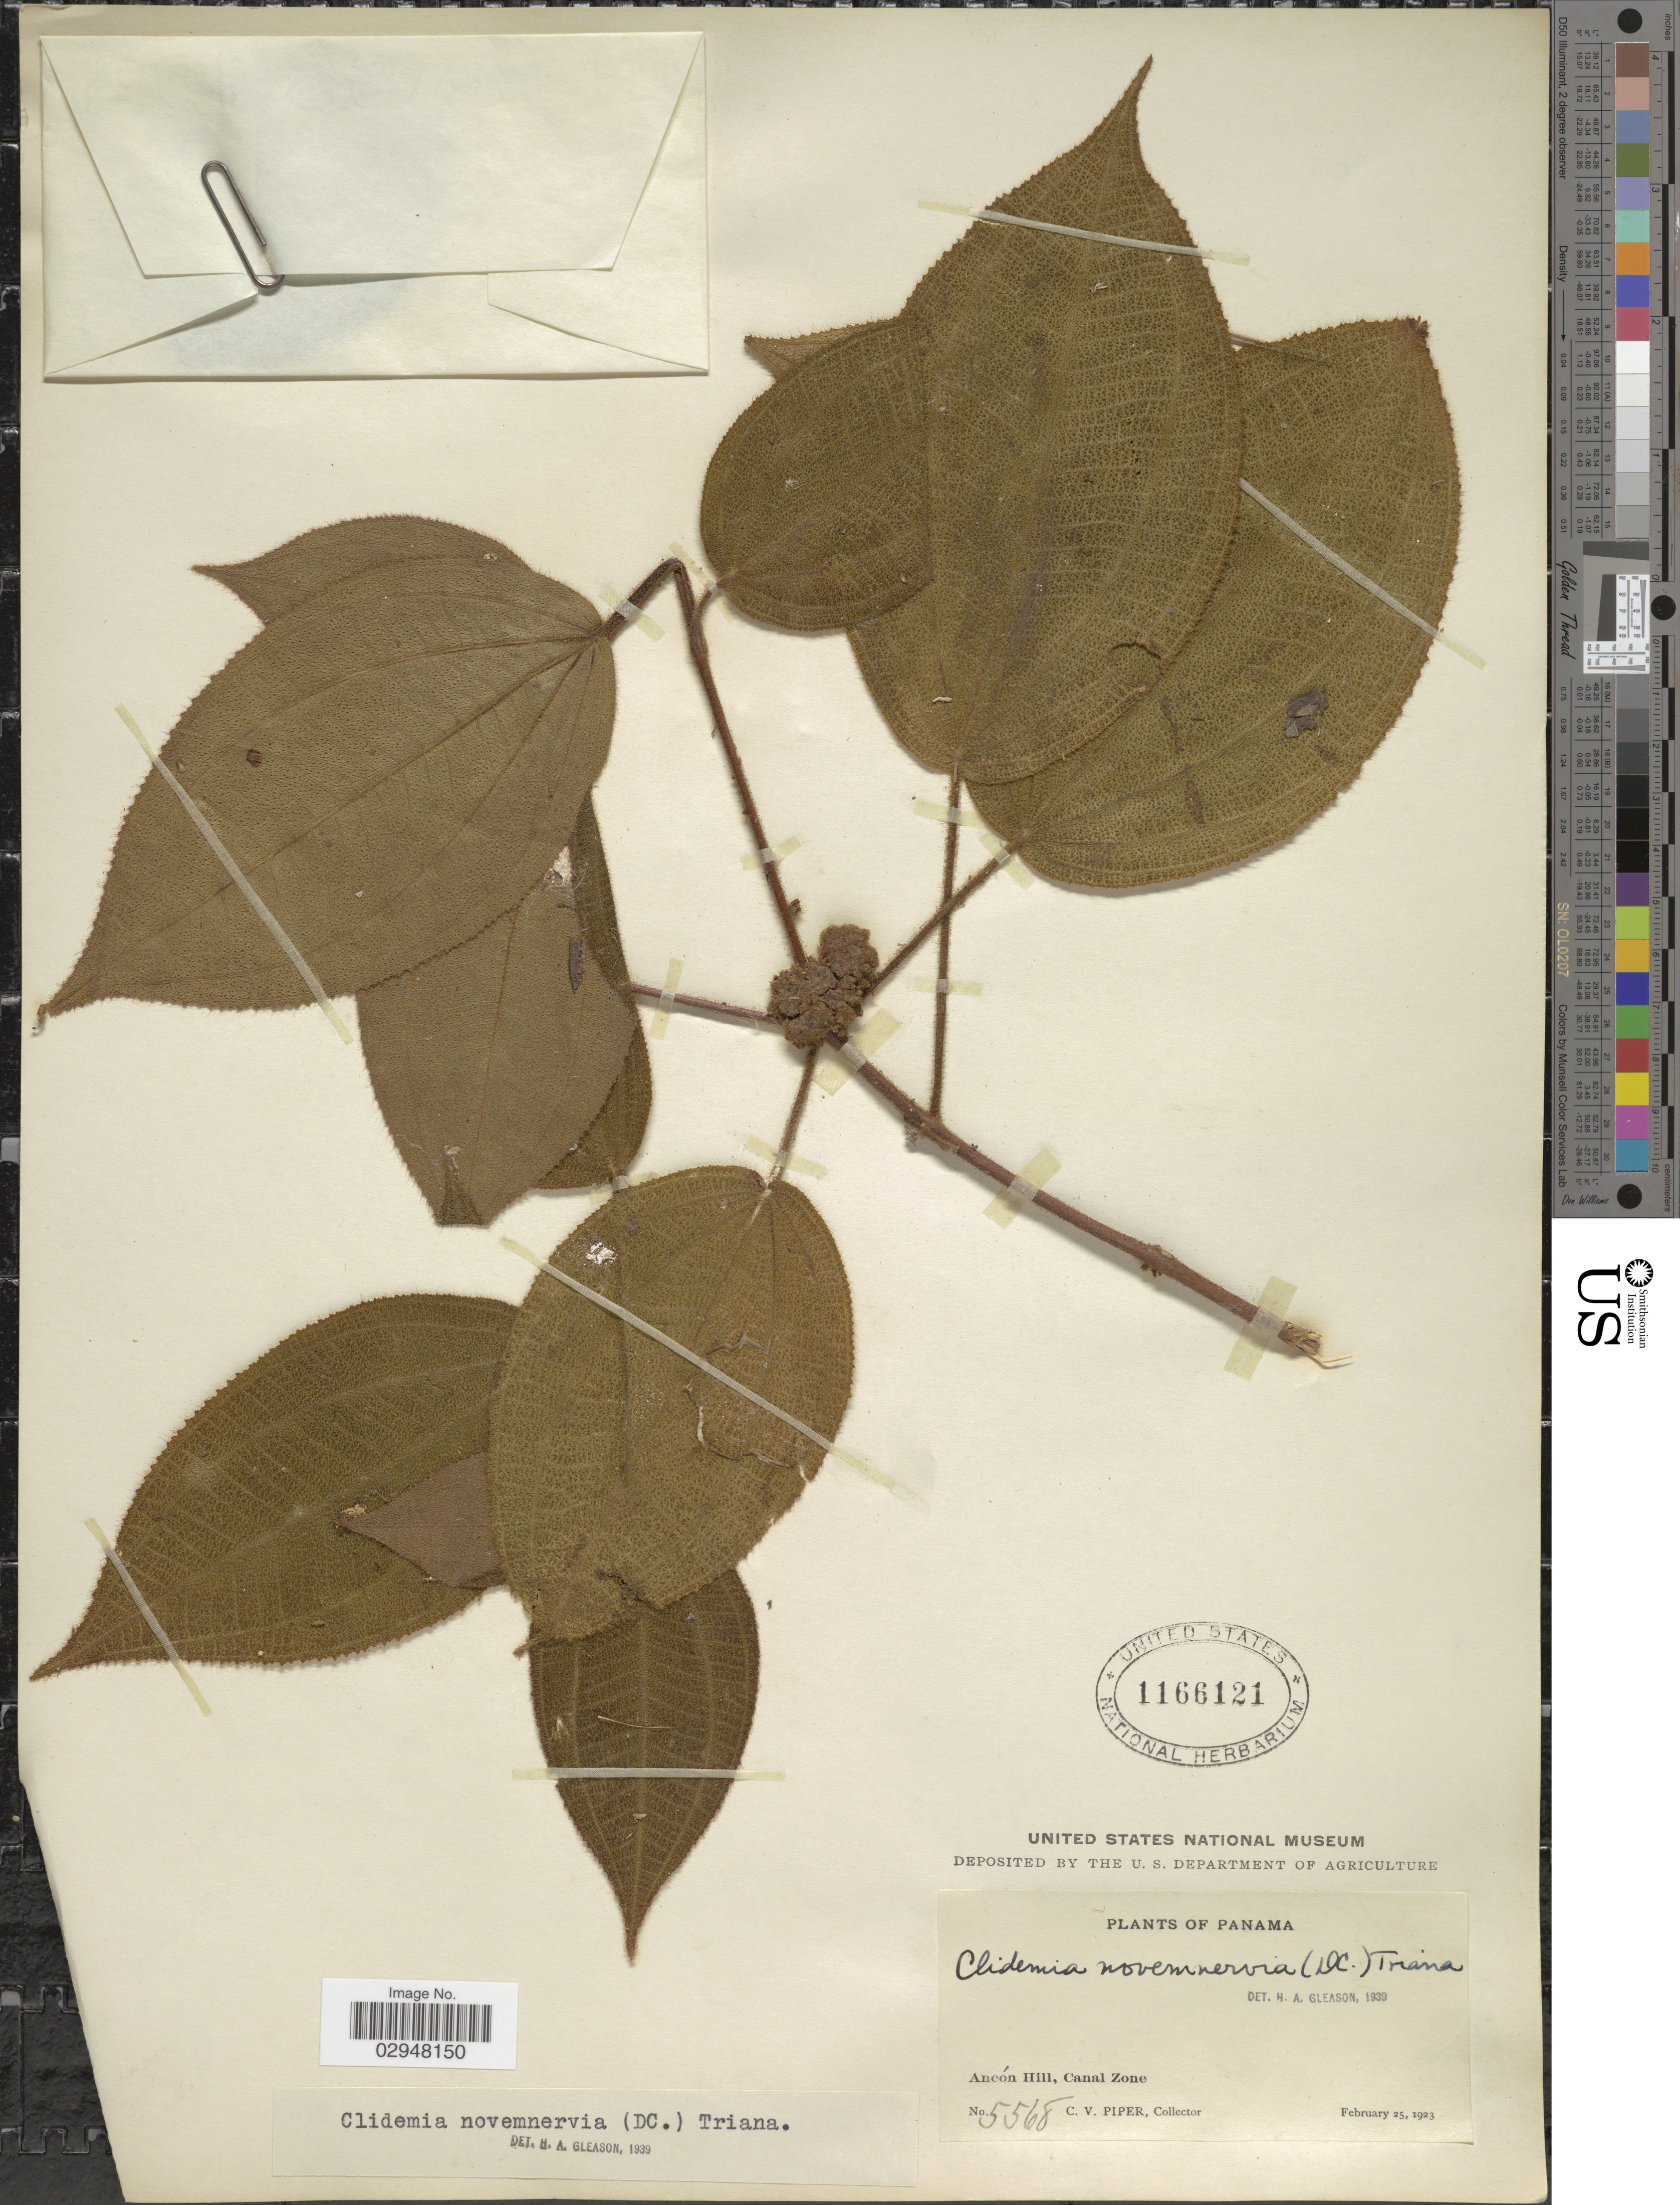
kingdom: Plantae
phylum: Tracheophyta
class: Magnoliopsida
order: Myrtales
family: Melastomataceae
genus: Clidemia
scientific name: Clidemia pustulata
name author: DC.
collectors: C. V. Piper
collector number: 5568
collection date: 1923-02-25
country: Panama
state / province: Colón / Panamá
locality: Ancón Hill, Canal Zone.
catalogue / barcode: US 1166121